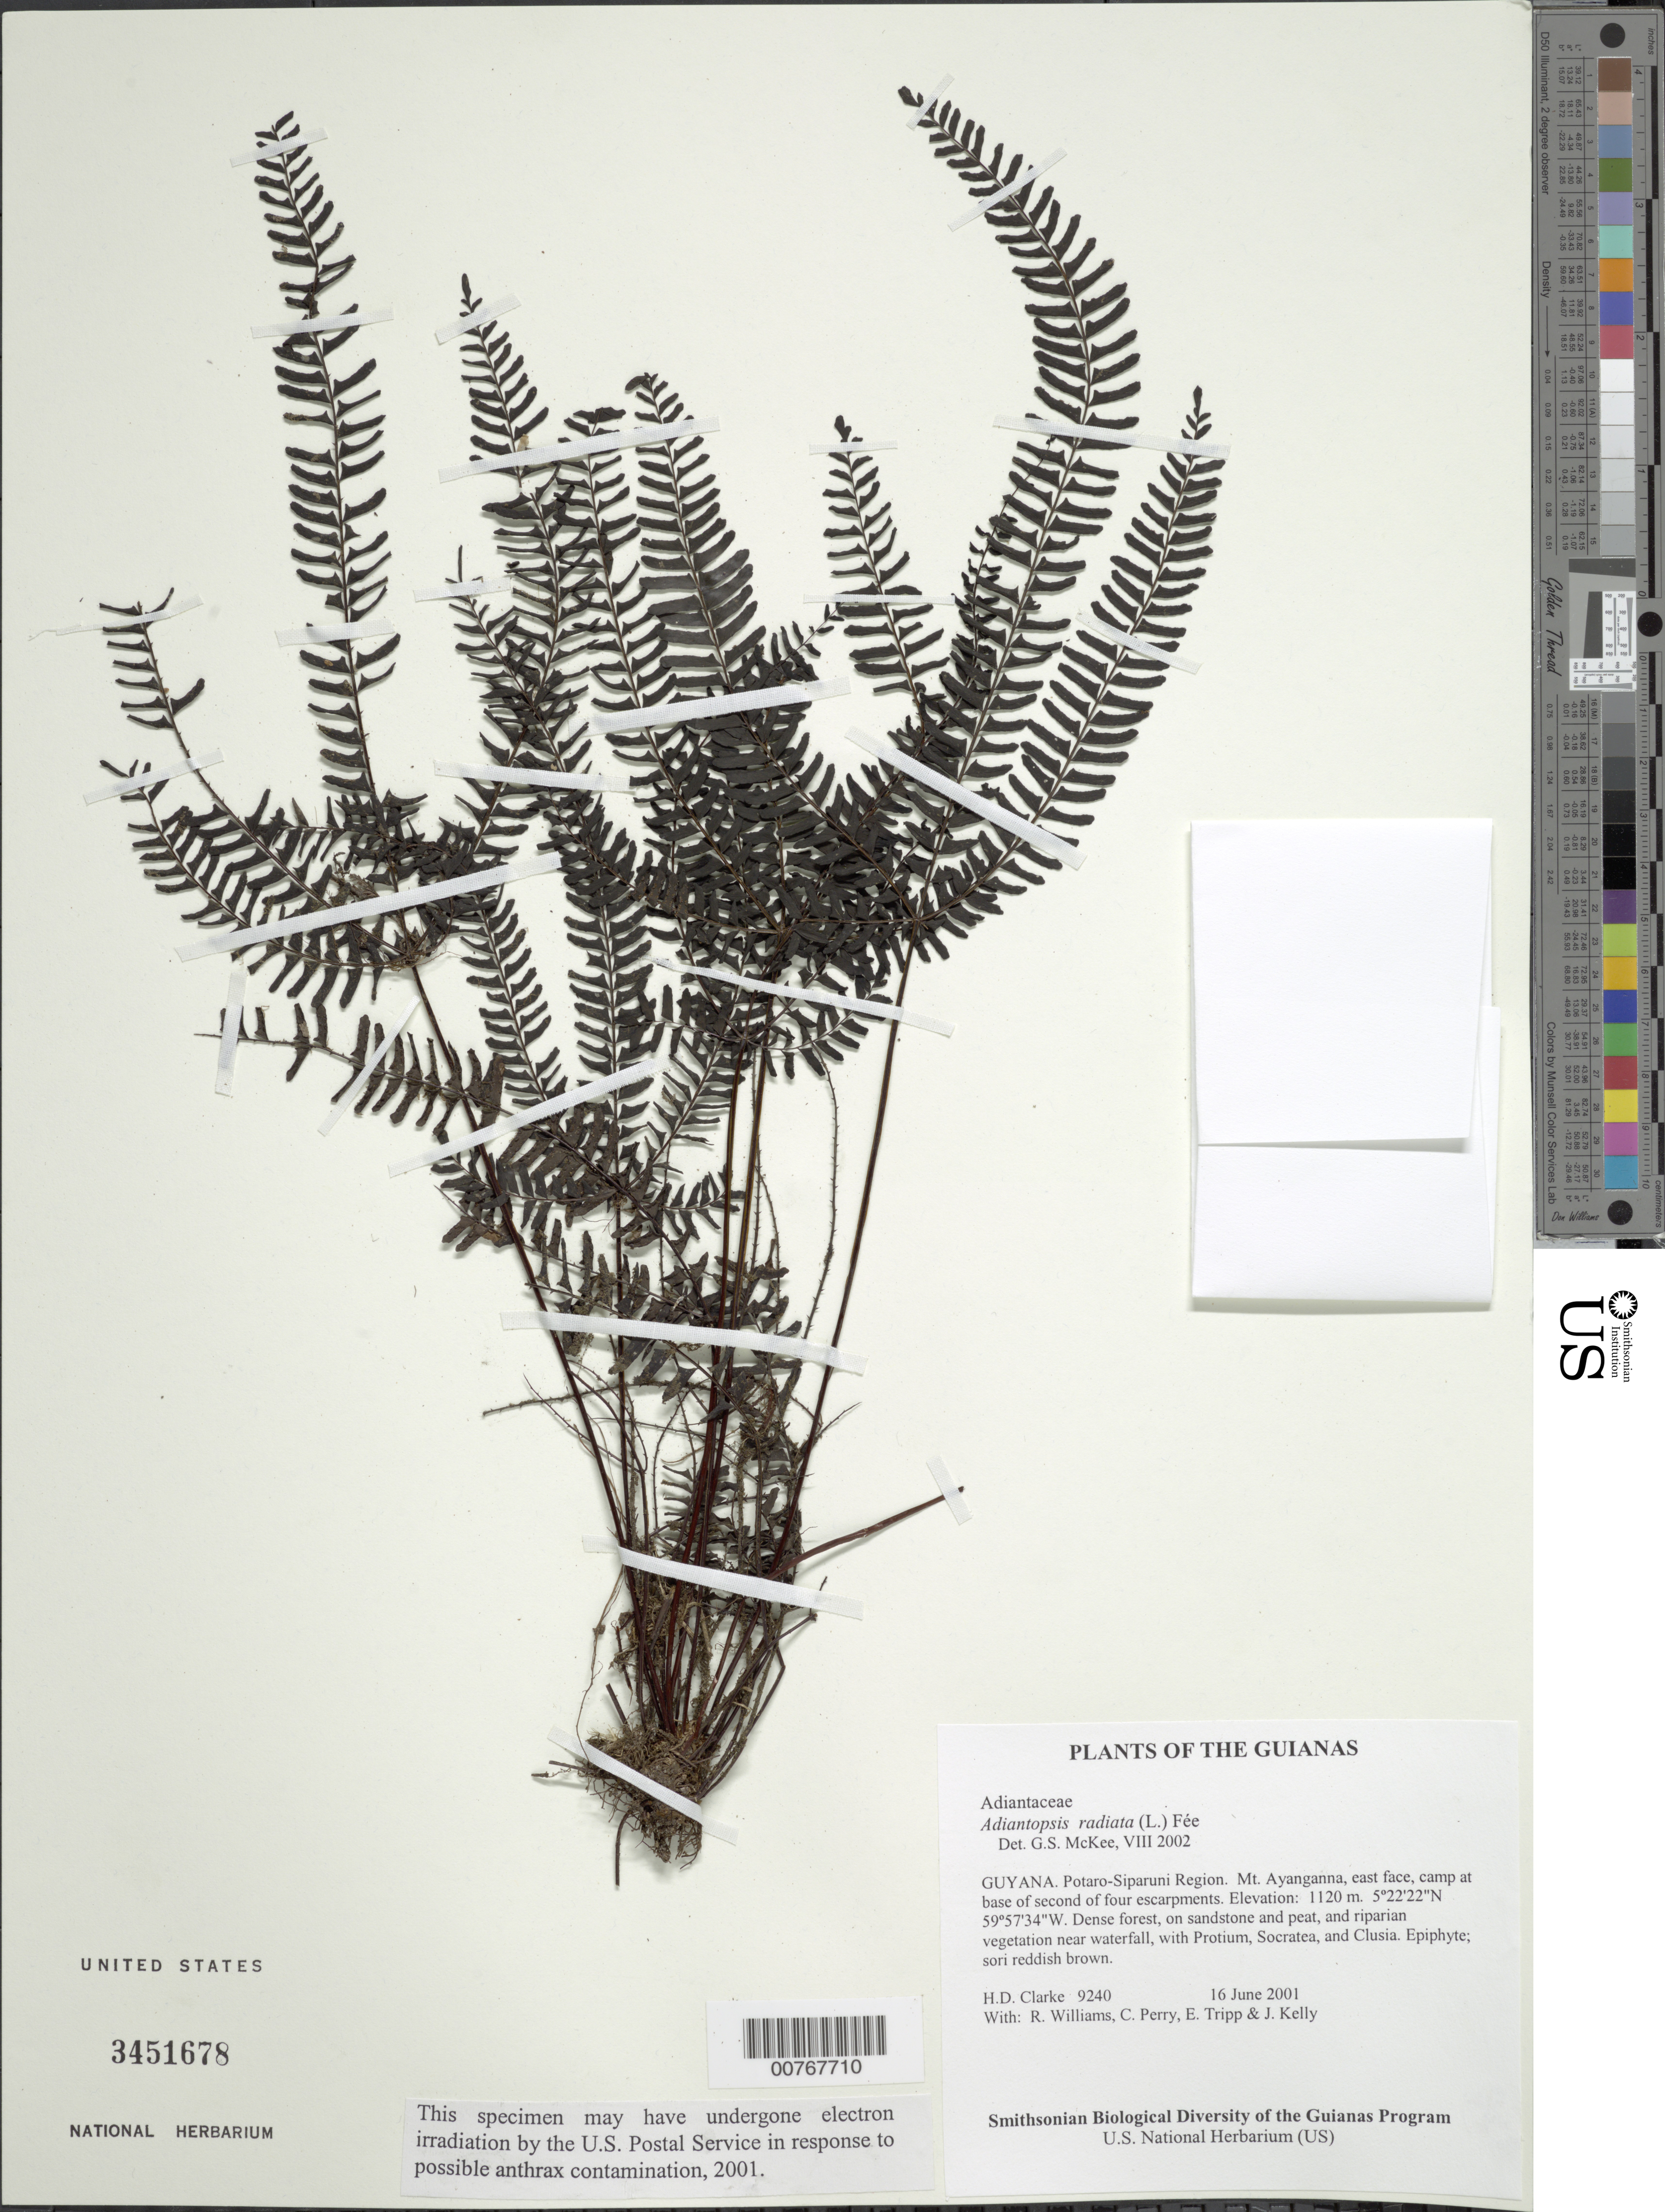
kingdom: Plantae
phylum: Tracheophyta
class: Polypodiopsida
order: Polypodiales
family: Pteridaceae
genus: Adiantopsis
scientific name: Adiantopsis radiata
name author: (L.) Fée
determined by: McKee, G. S., (US), NMNH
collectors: H. D. Clarke, R. Williams, C. Perry, E. Tripp & J. Kelly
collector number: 9240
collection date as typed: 16 June 2001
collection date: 2001-06-16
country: Guyana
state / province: Potaro-Siparuni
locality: Mt. Ayanganna, east face, camp at base of second of four escarpments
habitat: Dense forest, on sandstone and peat, and riparian vegetation near waterfall, with Protium, Socratea, and Clusia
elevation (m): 1120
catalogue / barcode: US 3451678